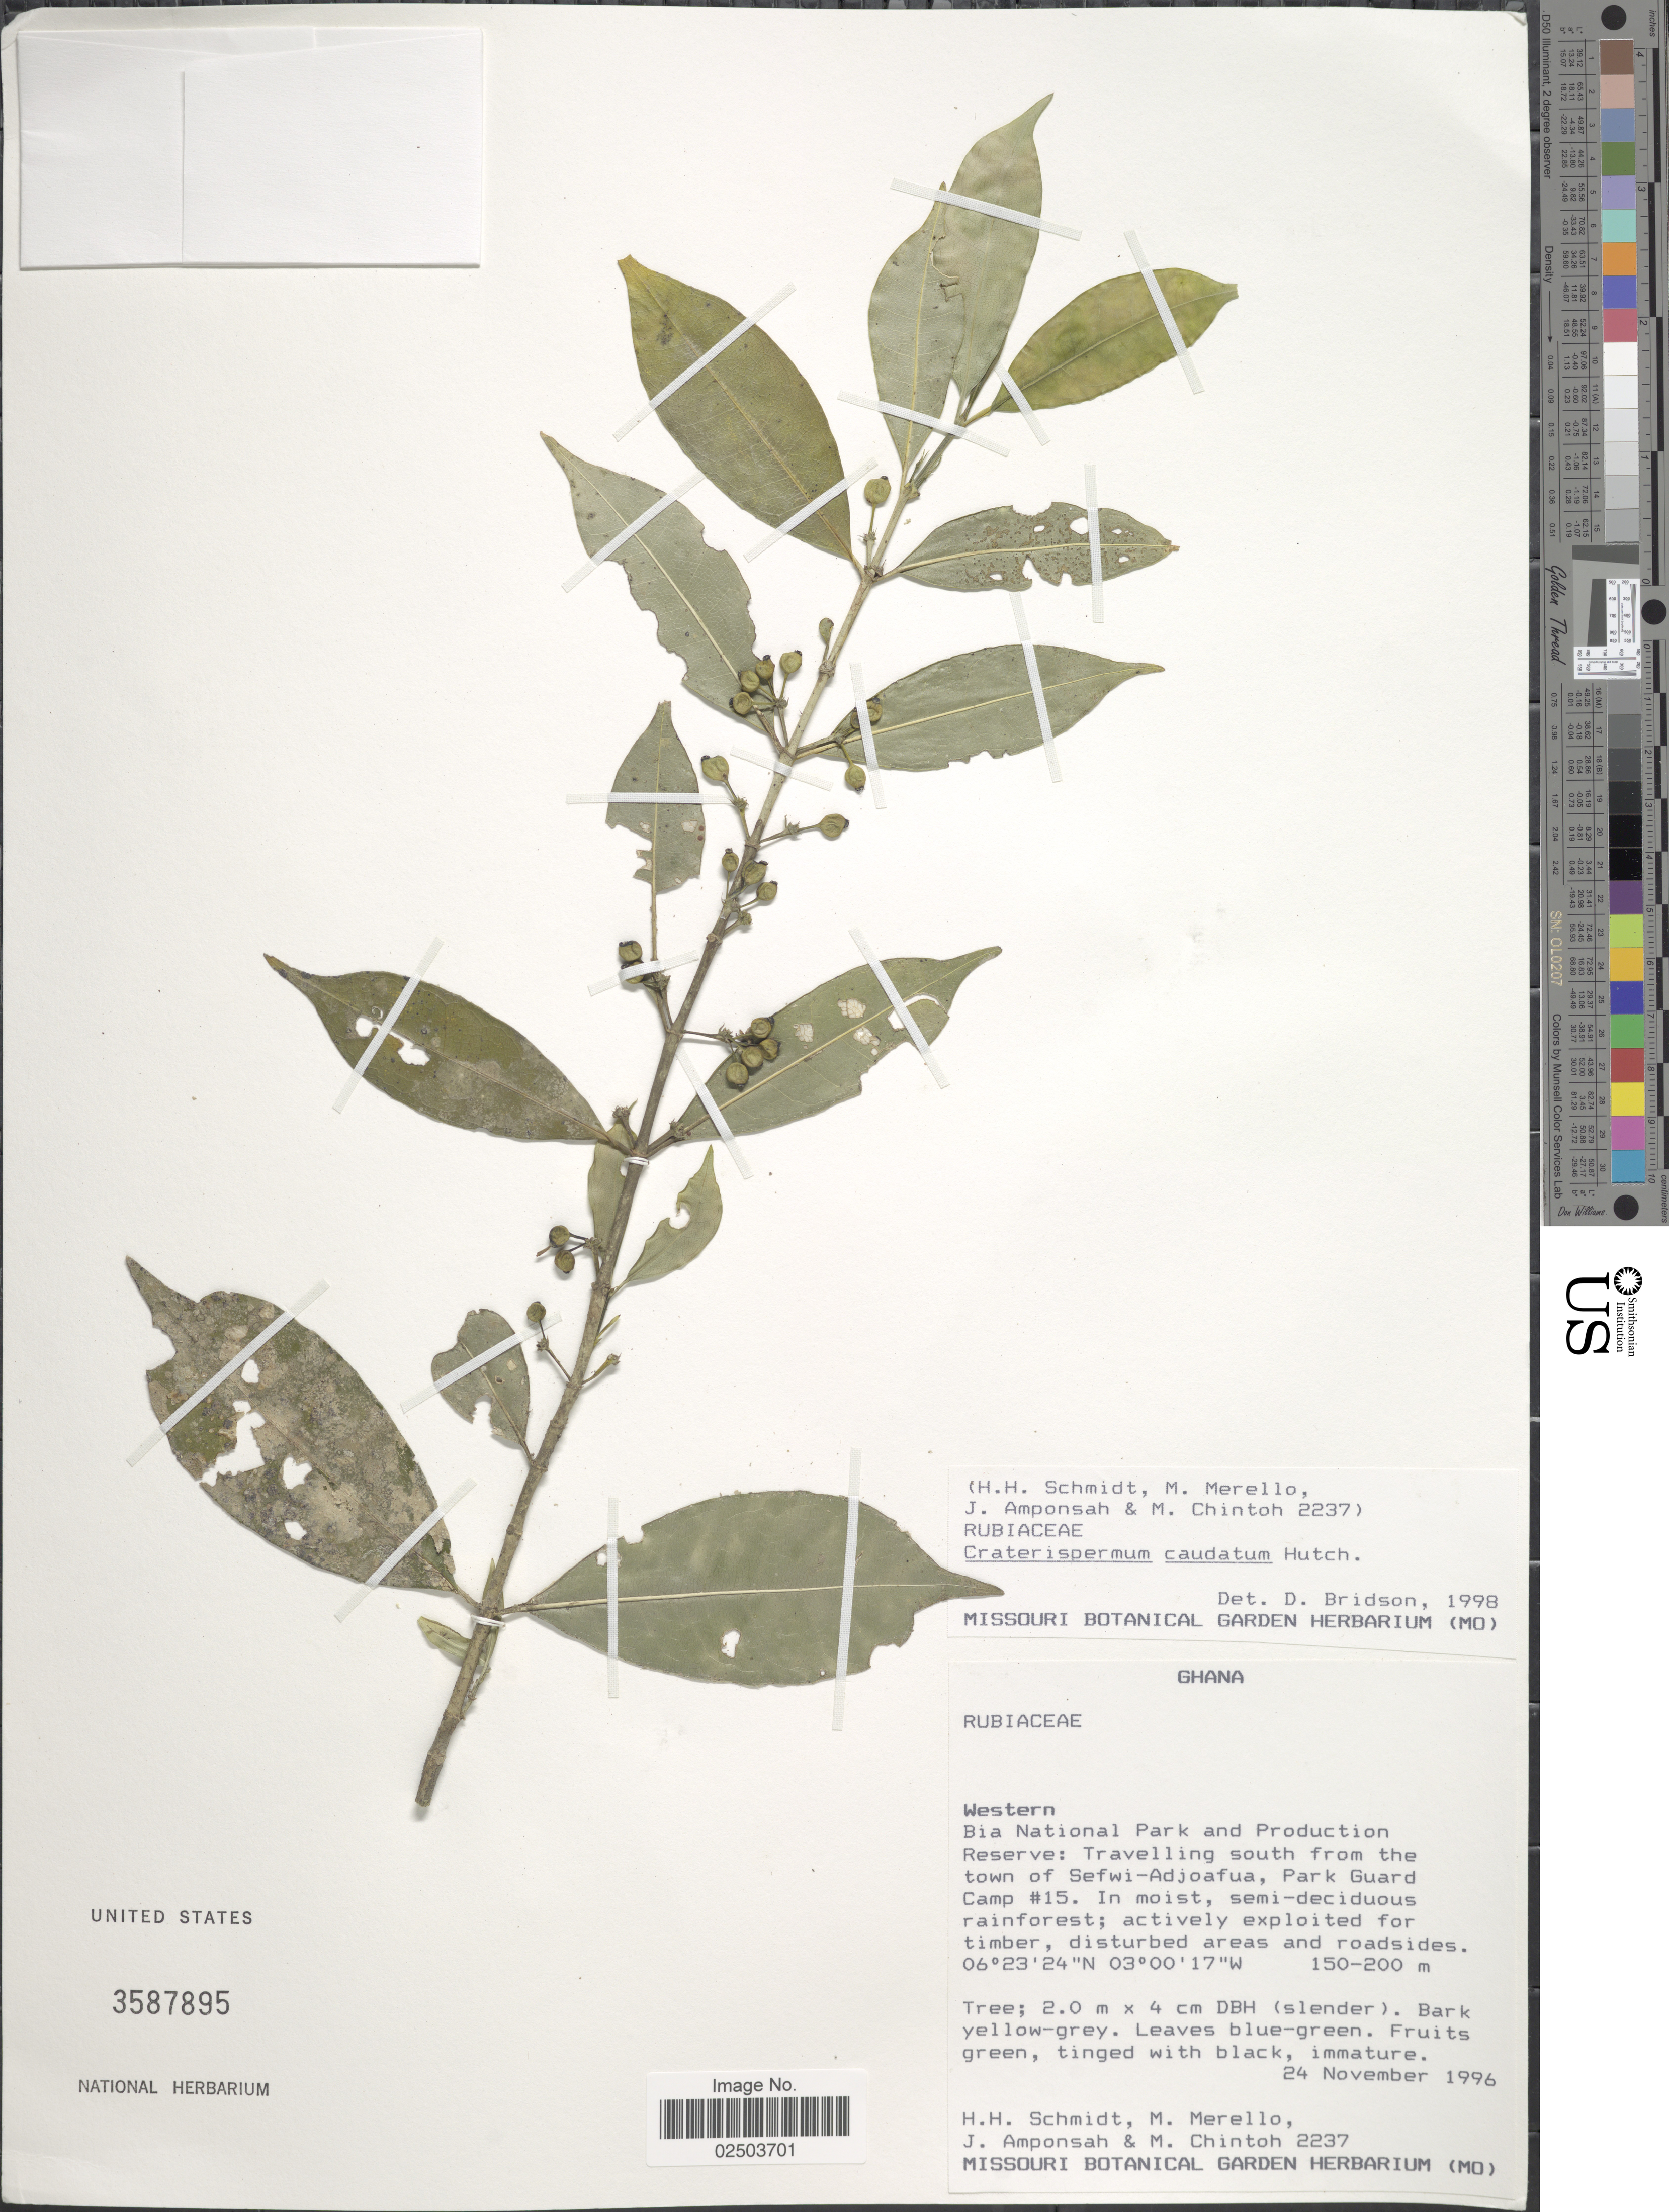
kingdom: Plantae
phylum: Tracheophyta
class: Magnoliopsida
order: Gentianales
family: Rubiaceae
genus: Craterispermum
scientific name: Craterispermum caudatum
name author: Hutch.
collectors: H. Schmidt, M. Merello, J. Amponsah & M. Chintoh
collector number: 2237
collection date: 1996-11-24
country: Ghana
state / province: Western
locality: Bia National Park and Production Reserve; Travelling south from the town of Sefwi-Adjoafua, Park Guard Camp #15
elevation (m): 150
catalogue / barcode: US 3587895